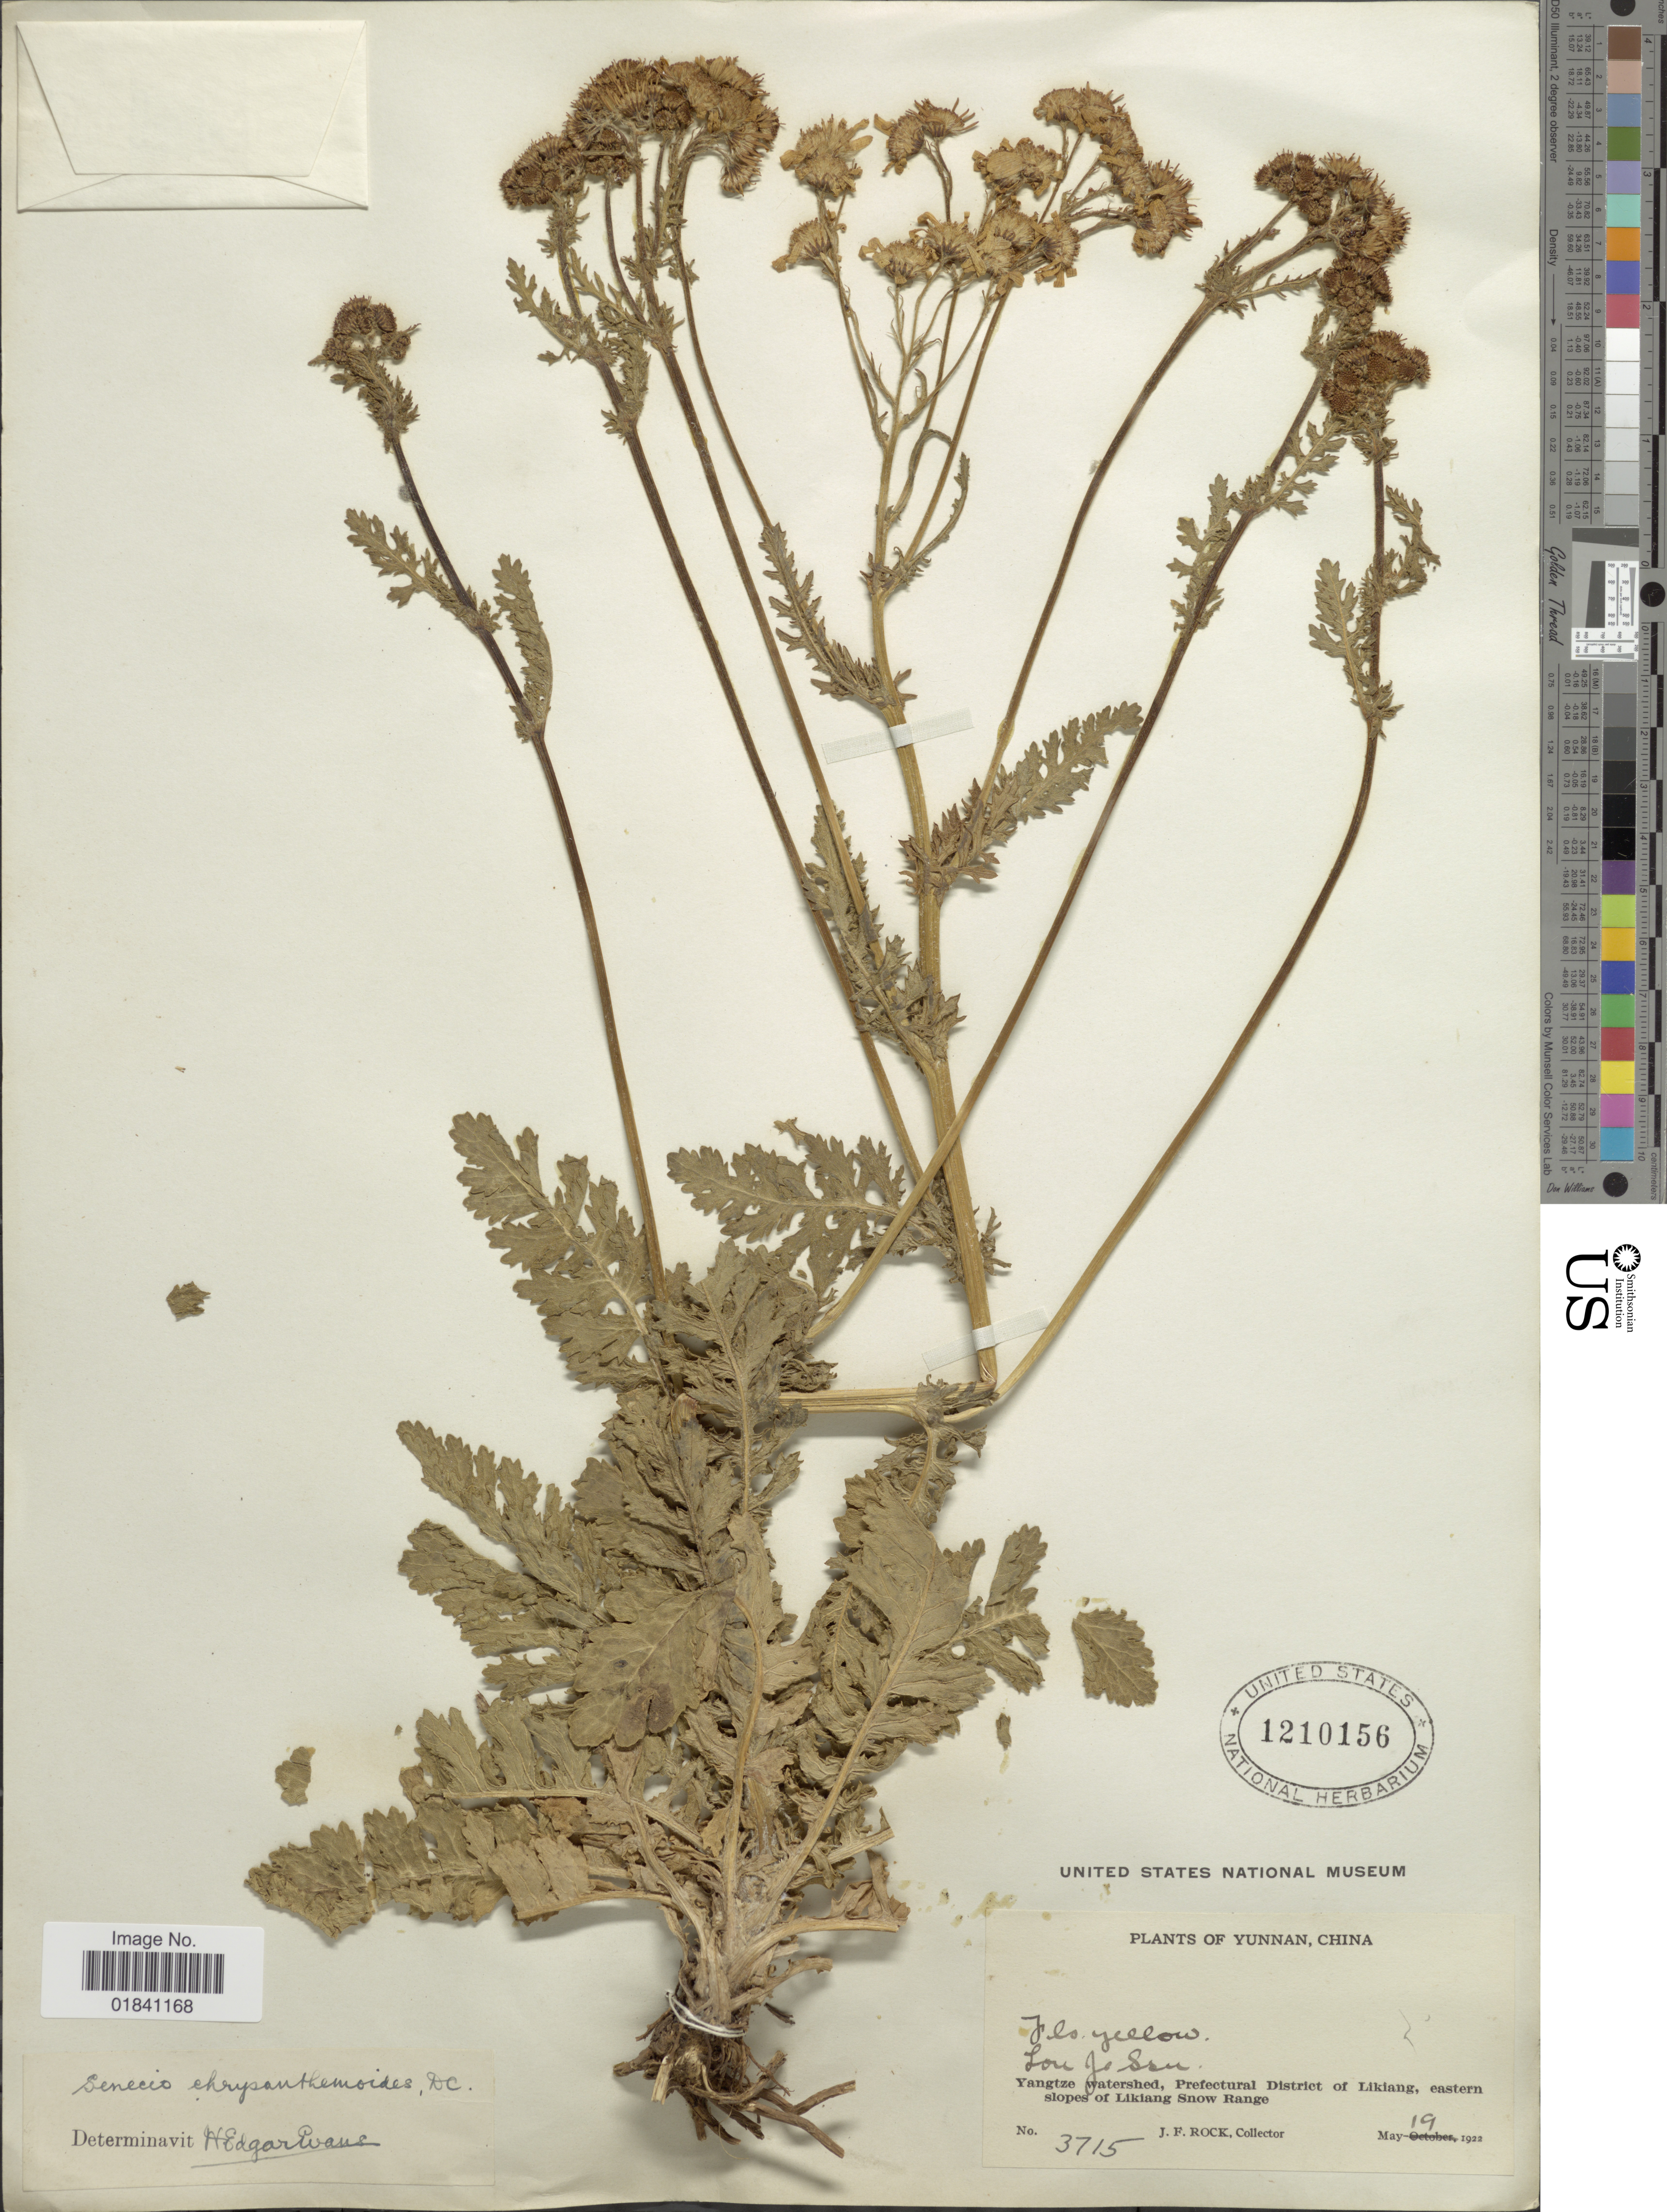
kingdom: Plantae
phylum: Tracheophyta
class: Magnoliopsida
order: Asterales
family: Asteraceae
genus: Senecio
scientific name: Senecio chrysanthemoides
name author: DC.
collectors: J. F. Rock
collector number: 3715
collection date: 1922-05-19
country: China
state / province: Yunnan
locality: Lou Jo Szu. Yangtze watershed, Prefectural District of Likiang, eastern slopes of Likiang Snow Range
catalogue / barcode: US 1210156